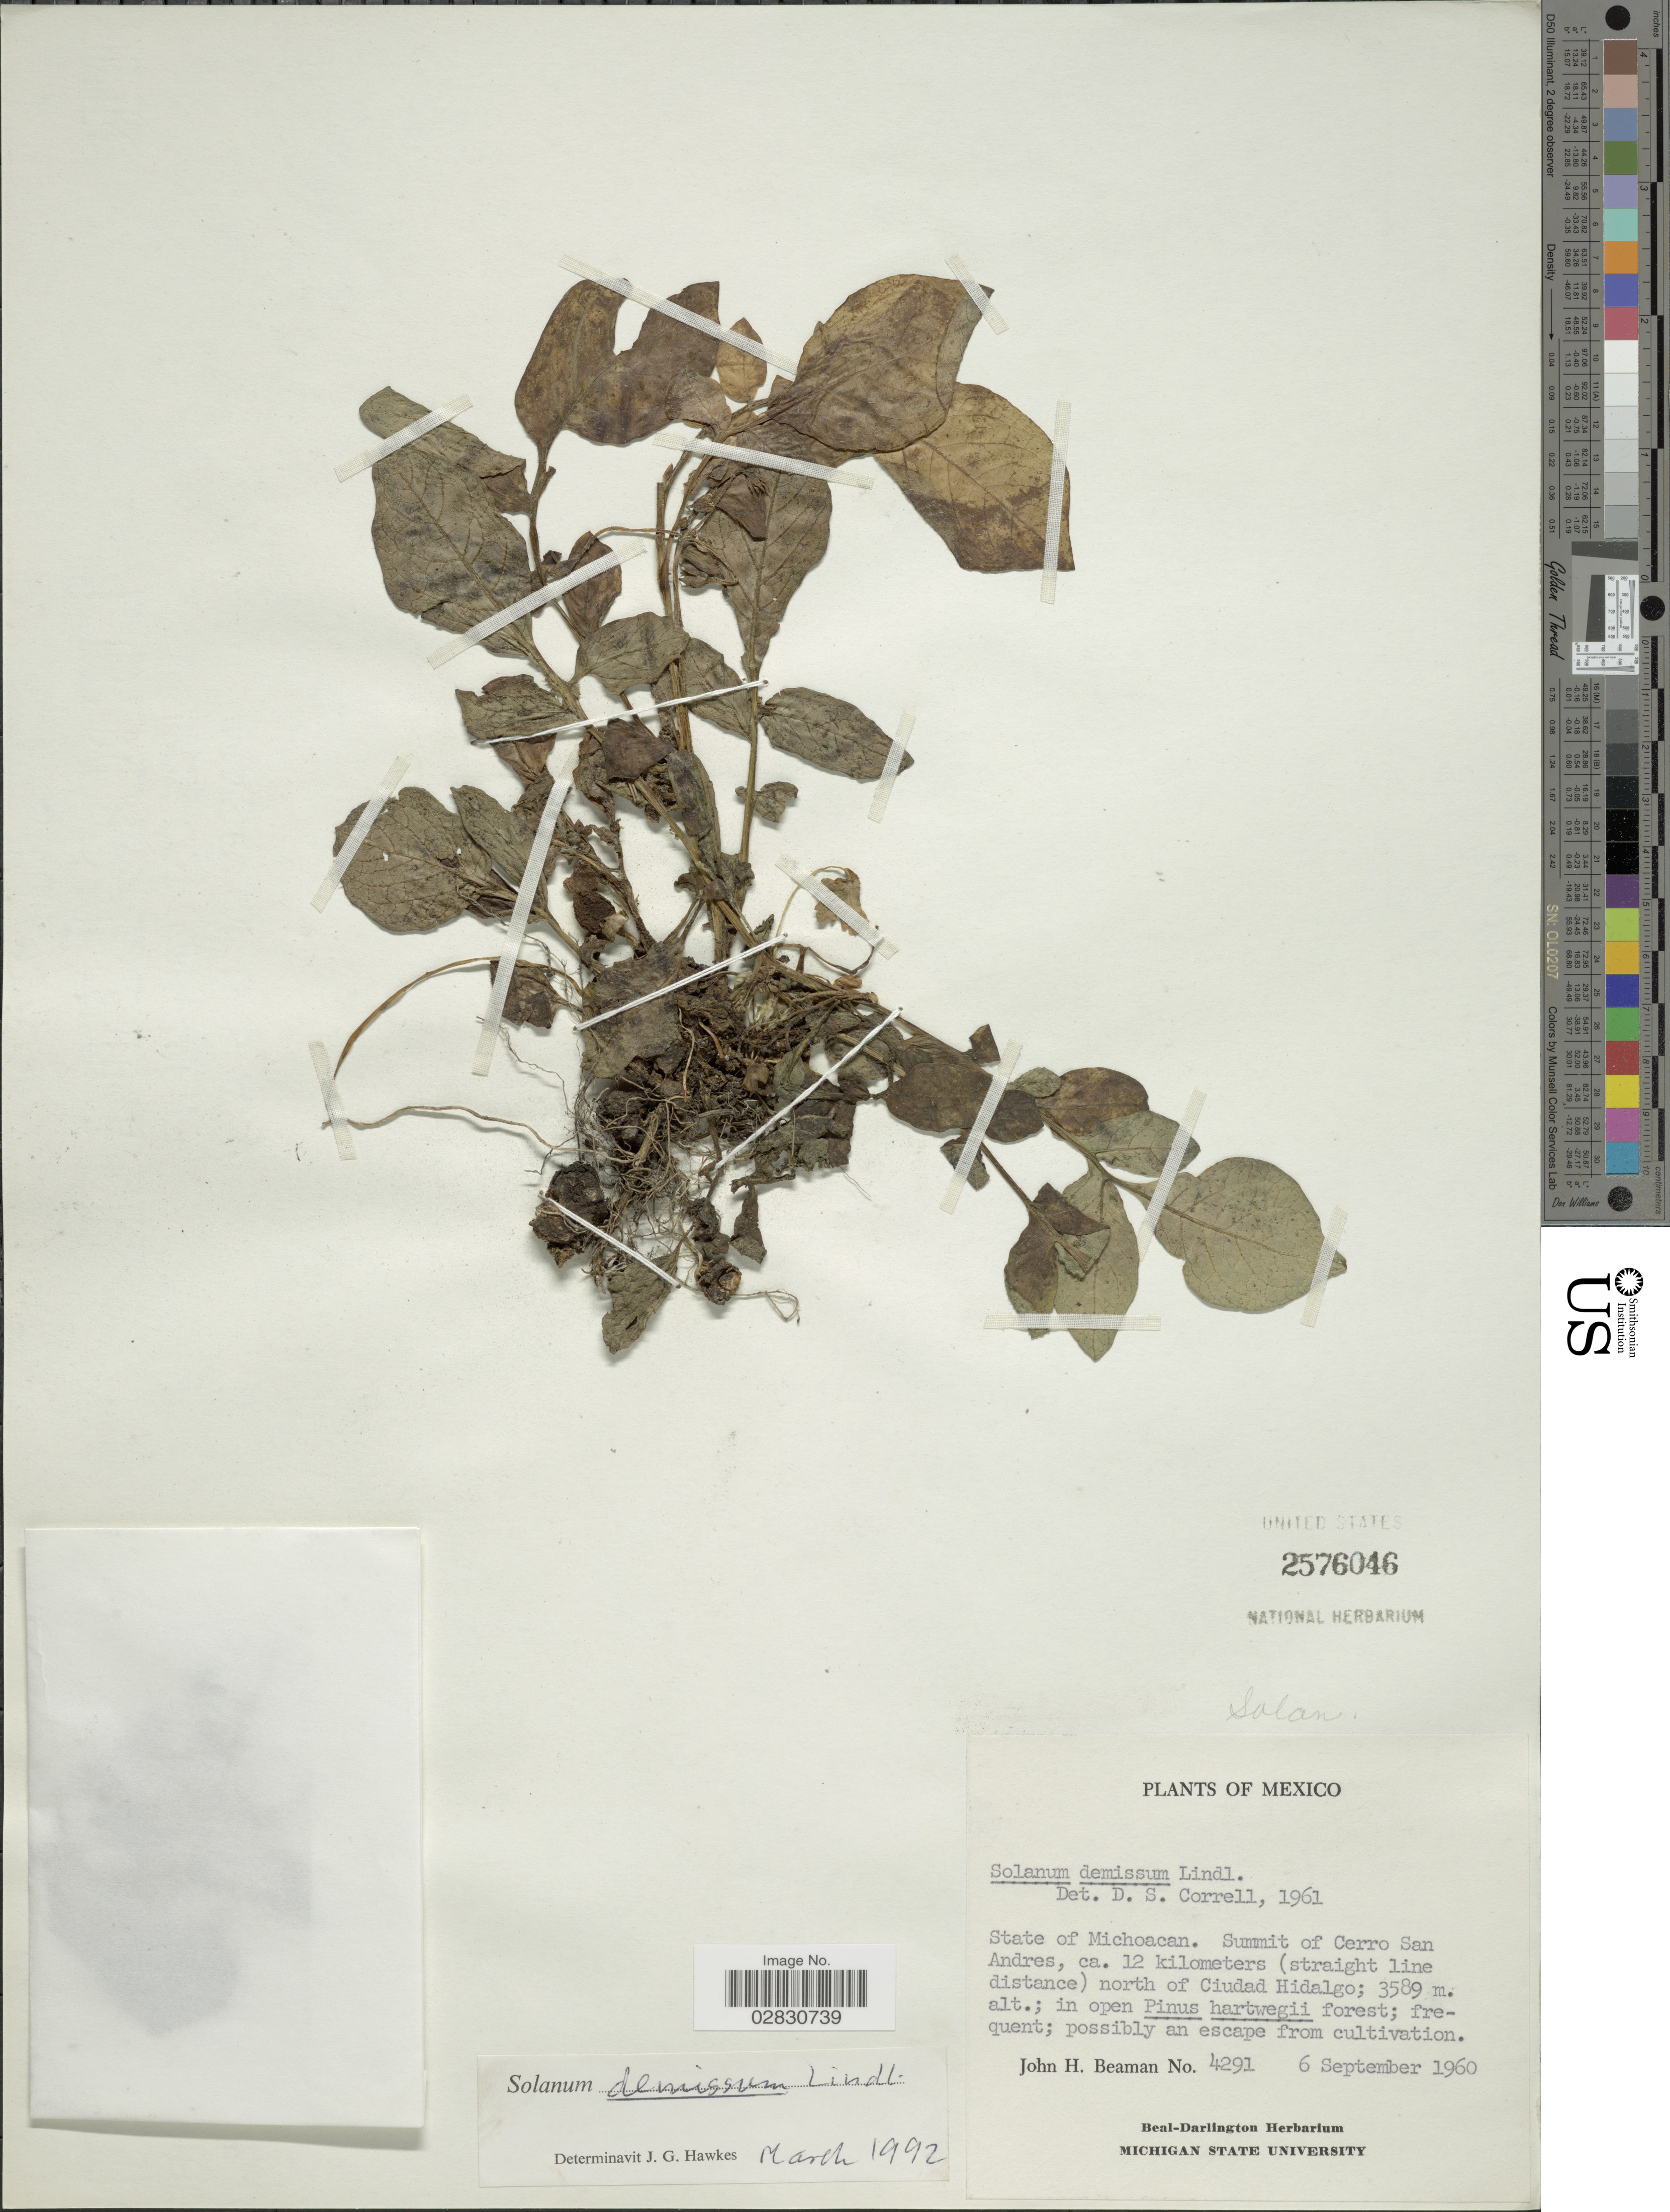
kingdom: Plantae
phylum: Tracheophyta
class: Magnoliopsida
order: Solanales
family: Solanaceae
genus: Solanum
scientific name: Solanum demissum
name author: Lindl.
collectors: J. H. Beaman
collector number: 4291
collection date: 1960-09-06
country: Mexico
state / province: Michoacán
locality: State of Michoacan, Summit of Cerro San Andres, ca. 12 kilometers (straight line distance) north of Ciudad Hidalgo.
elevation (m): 3589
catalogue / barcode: US 2576046